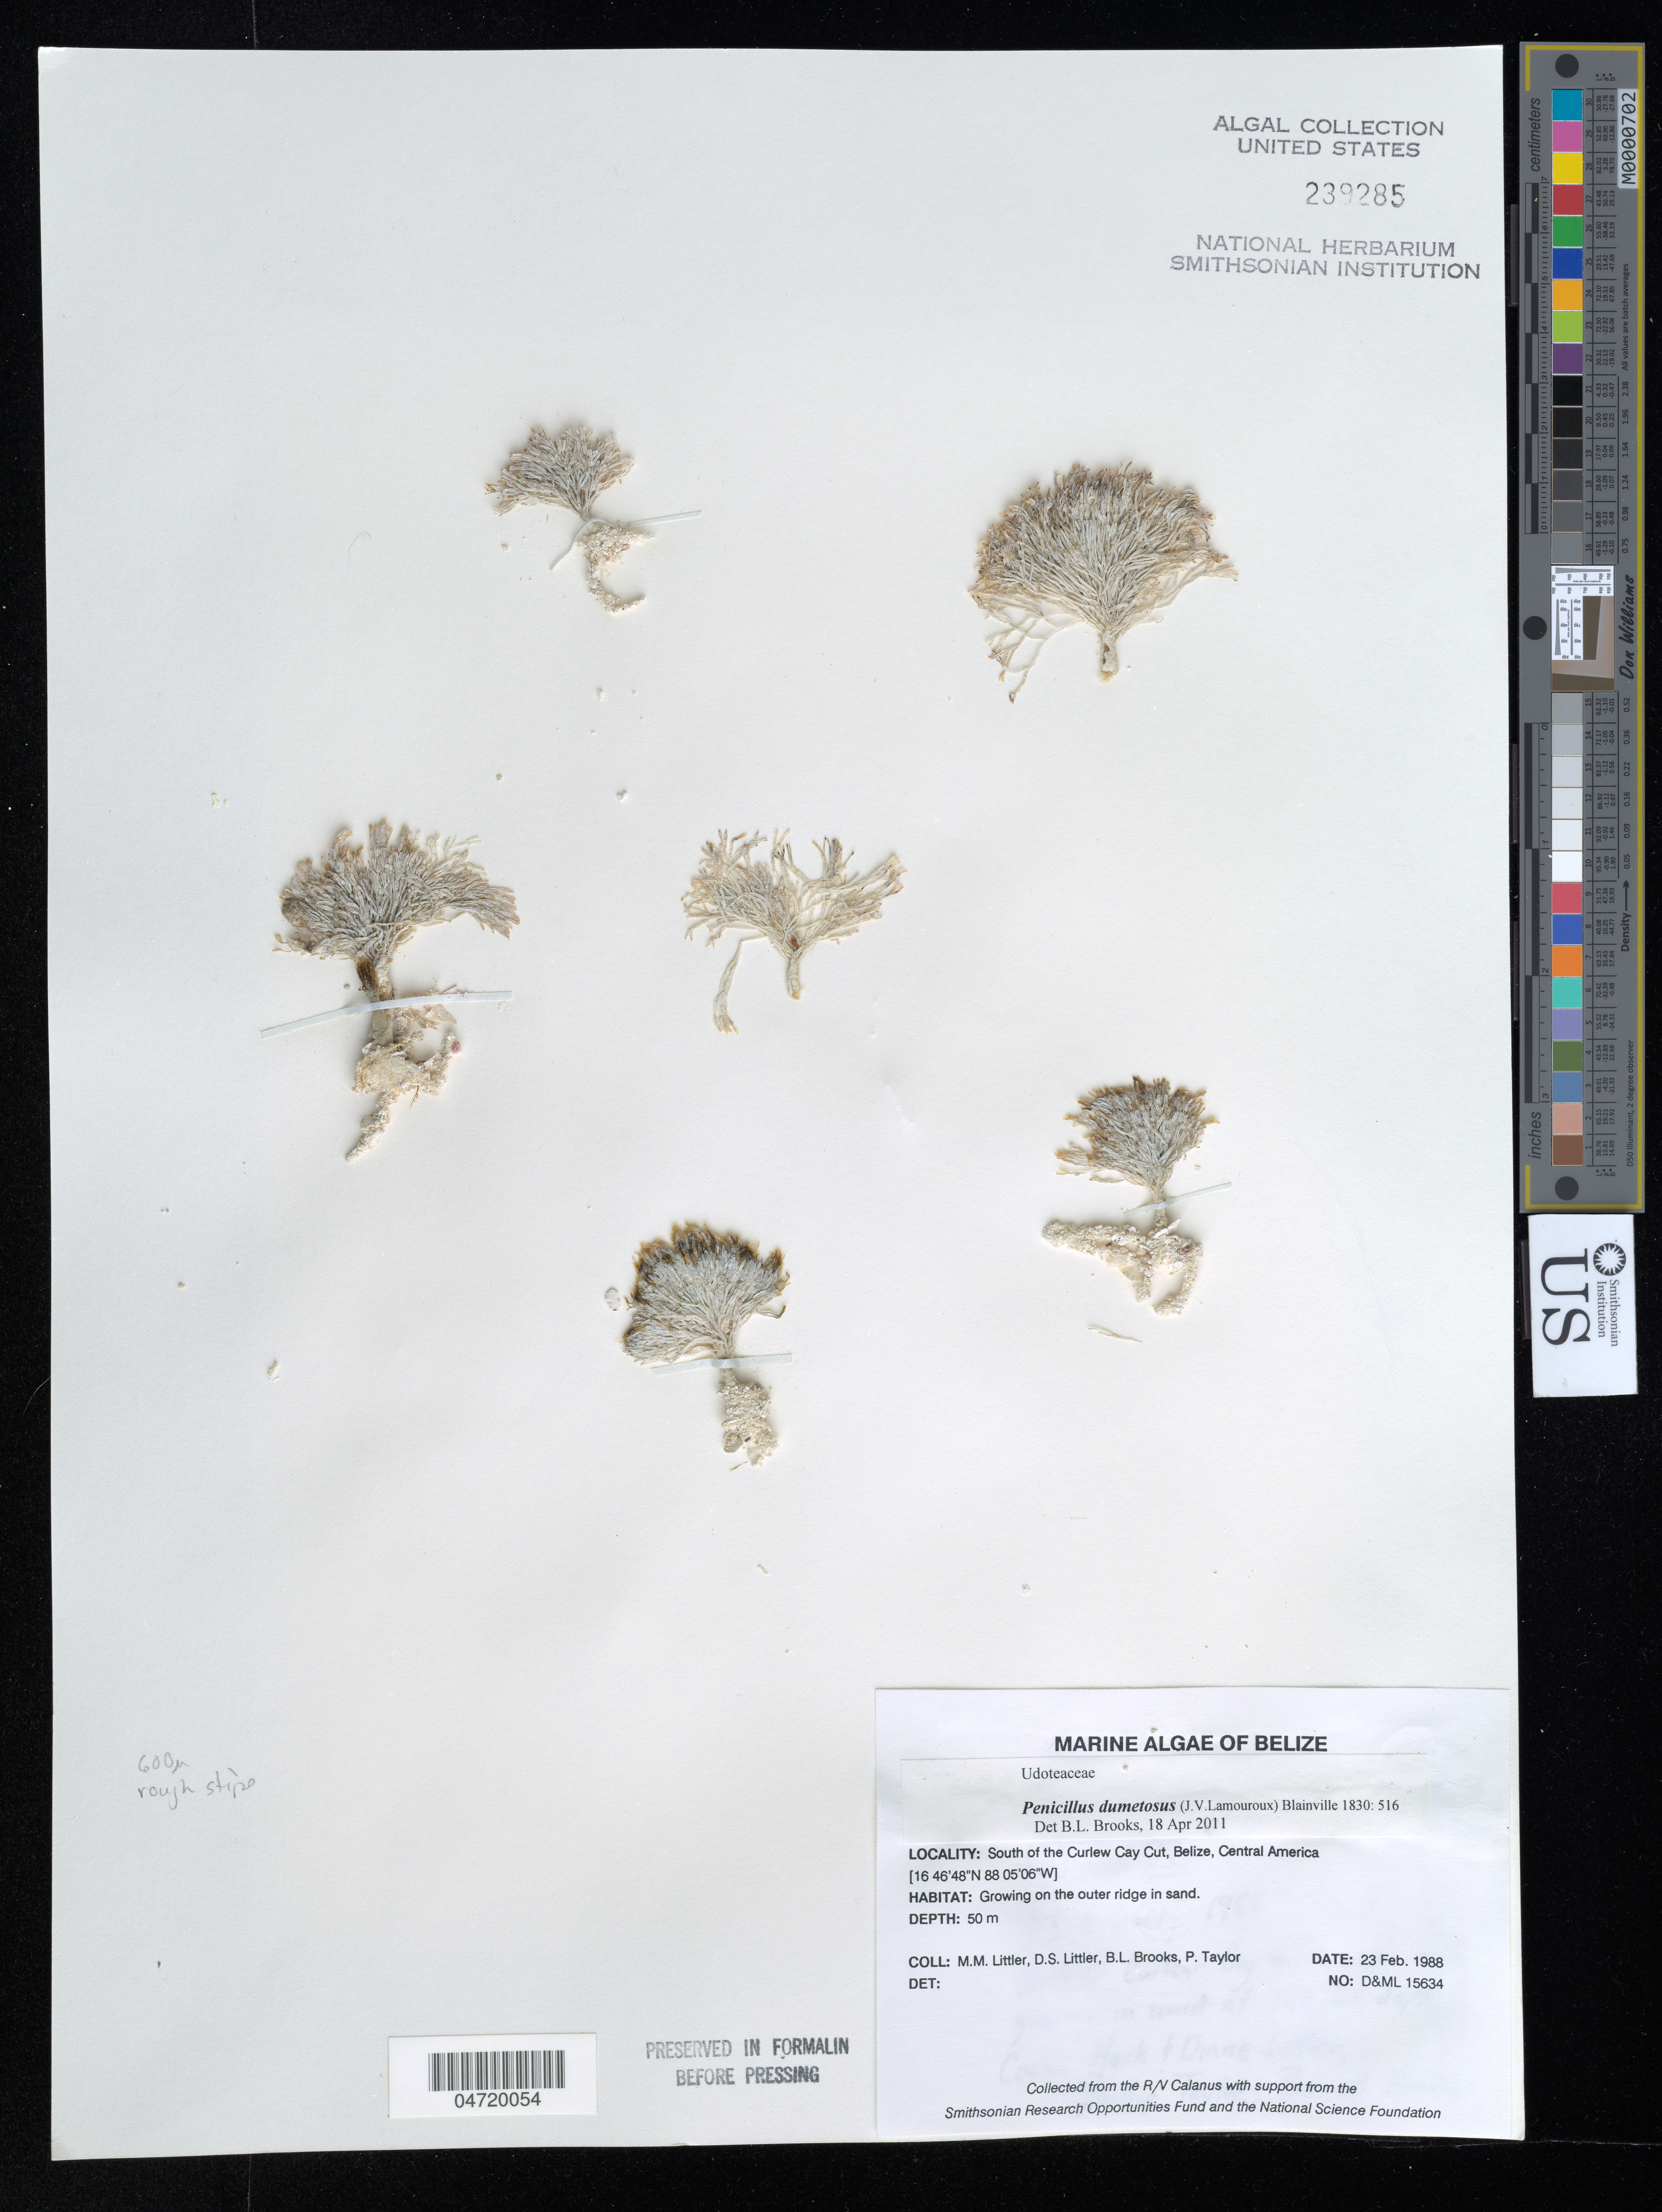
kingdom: Plantae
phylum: Chlorophyta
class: Ulvophyceae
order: Bryopsidales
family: Udoteaceae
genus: Penicillus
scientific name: Penicillus dumetosus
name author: (J.V.Lamouroux) Blainville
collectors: M. M. Littler, D. S. Littler, B. Brooks & P. Taylor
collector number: D&ML15634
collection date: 1988-02-23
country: Belize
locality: South of the Curlew Cay Cut.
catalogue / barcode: US 239285